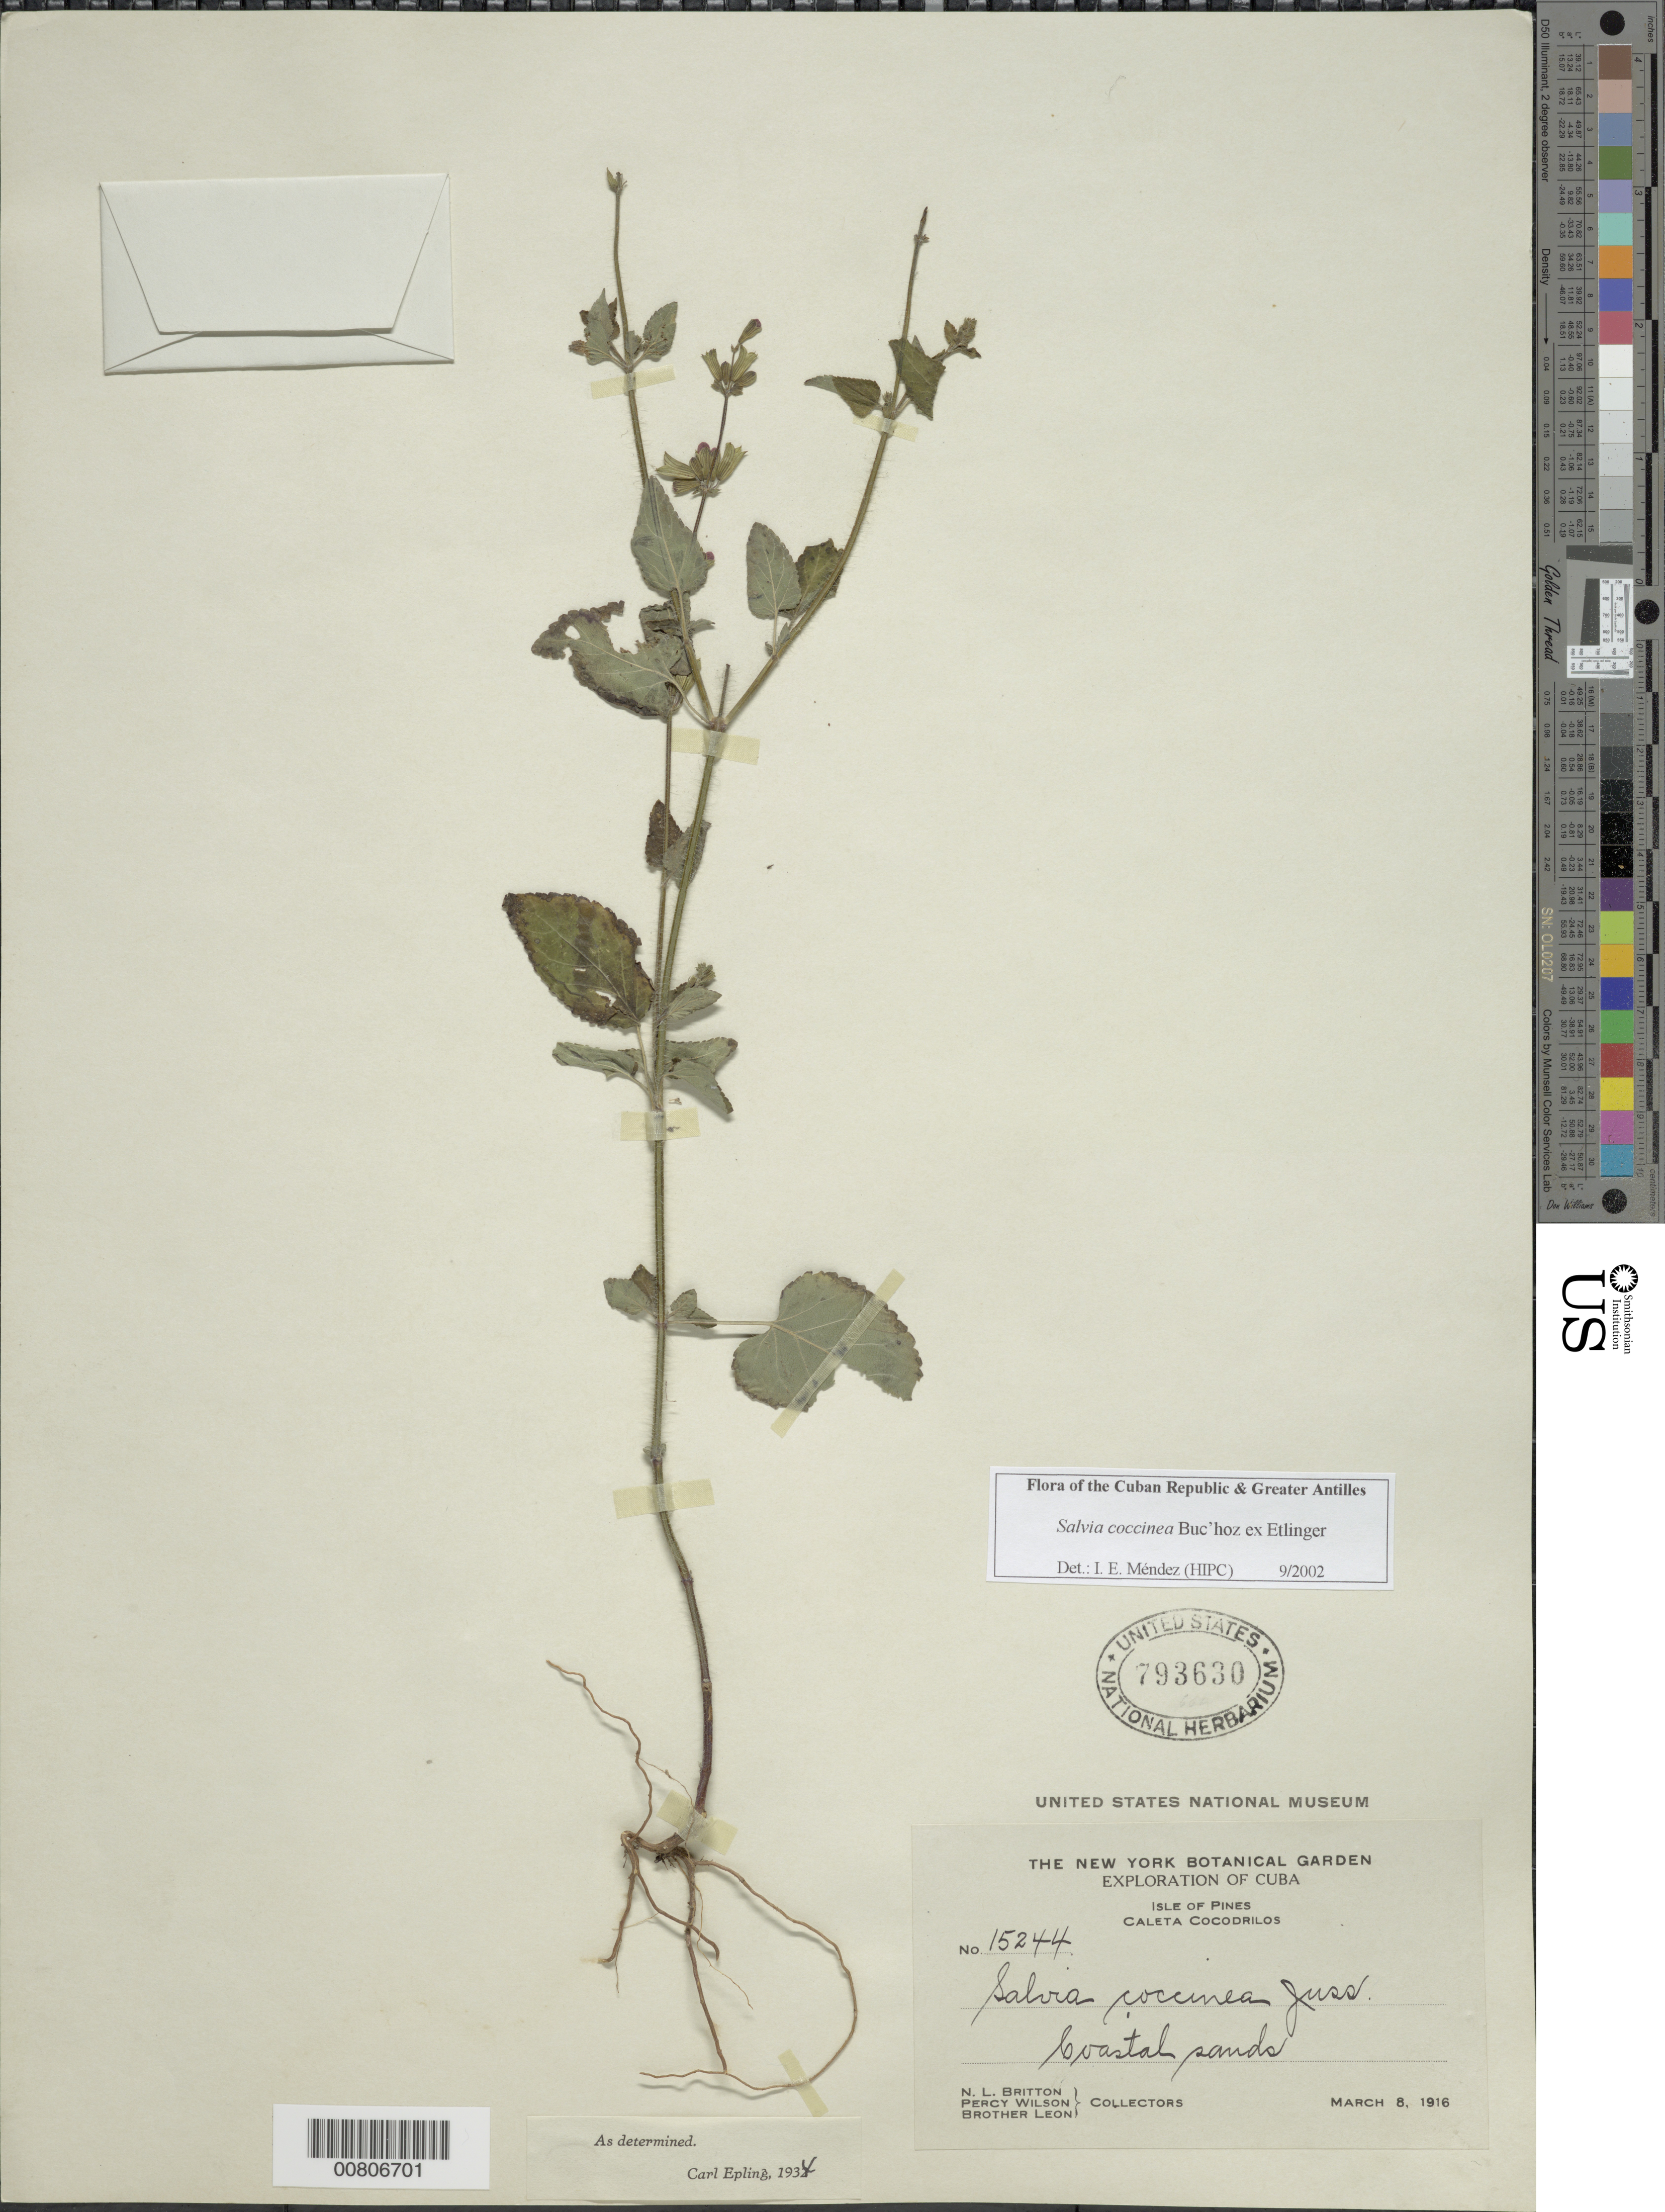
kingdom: Plantae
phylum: Tracheophyta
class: Magnoliopsida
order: Lamiales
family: Lamiaceae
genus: Salvia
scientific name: Salvia coccinea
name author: Buc'hoz ex Etl.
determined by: Méndez, Isidro E., (HIPC)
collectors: N. Britton, P. Wilson & Bro. León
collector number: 15244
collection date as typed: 08 Mar 1916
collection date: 1916-03-08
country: Cuba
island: Isla de la Juventud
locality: Isle of Pines, Caleta Cocodrilos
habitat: Coastal sands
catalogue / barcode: US 793630